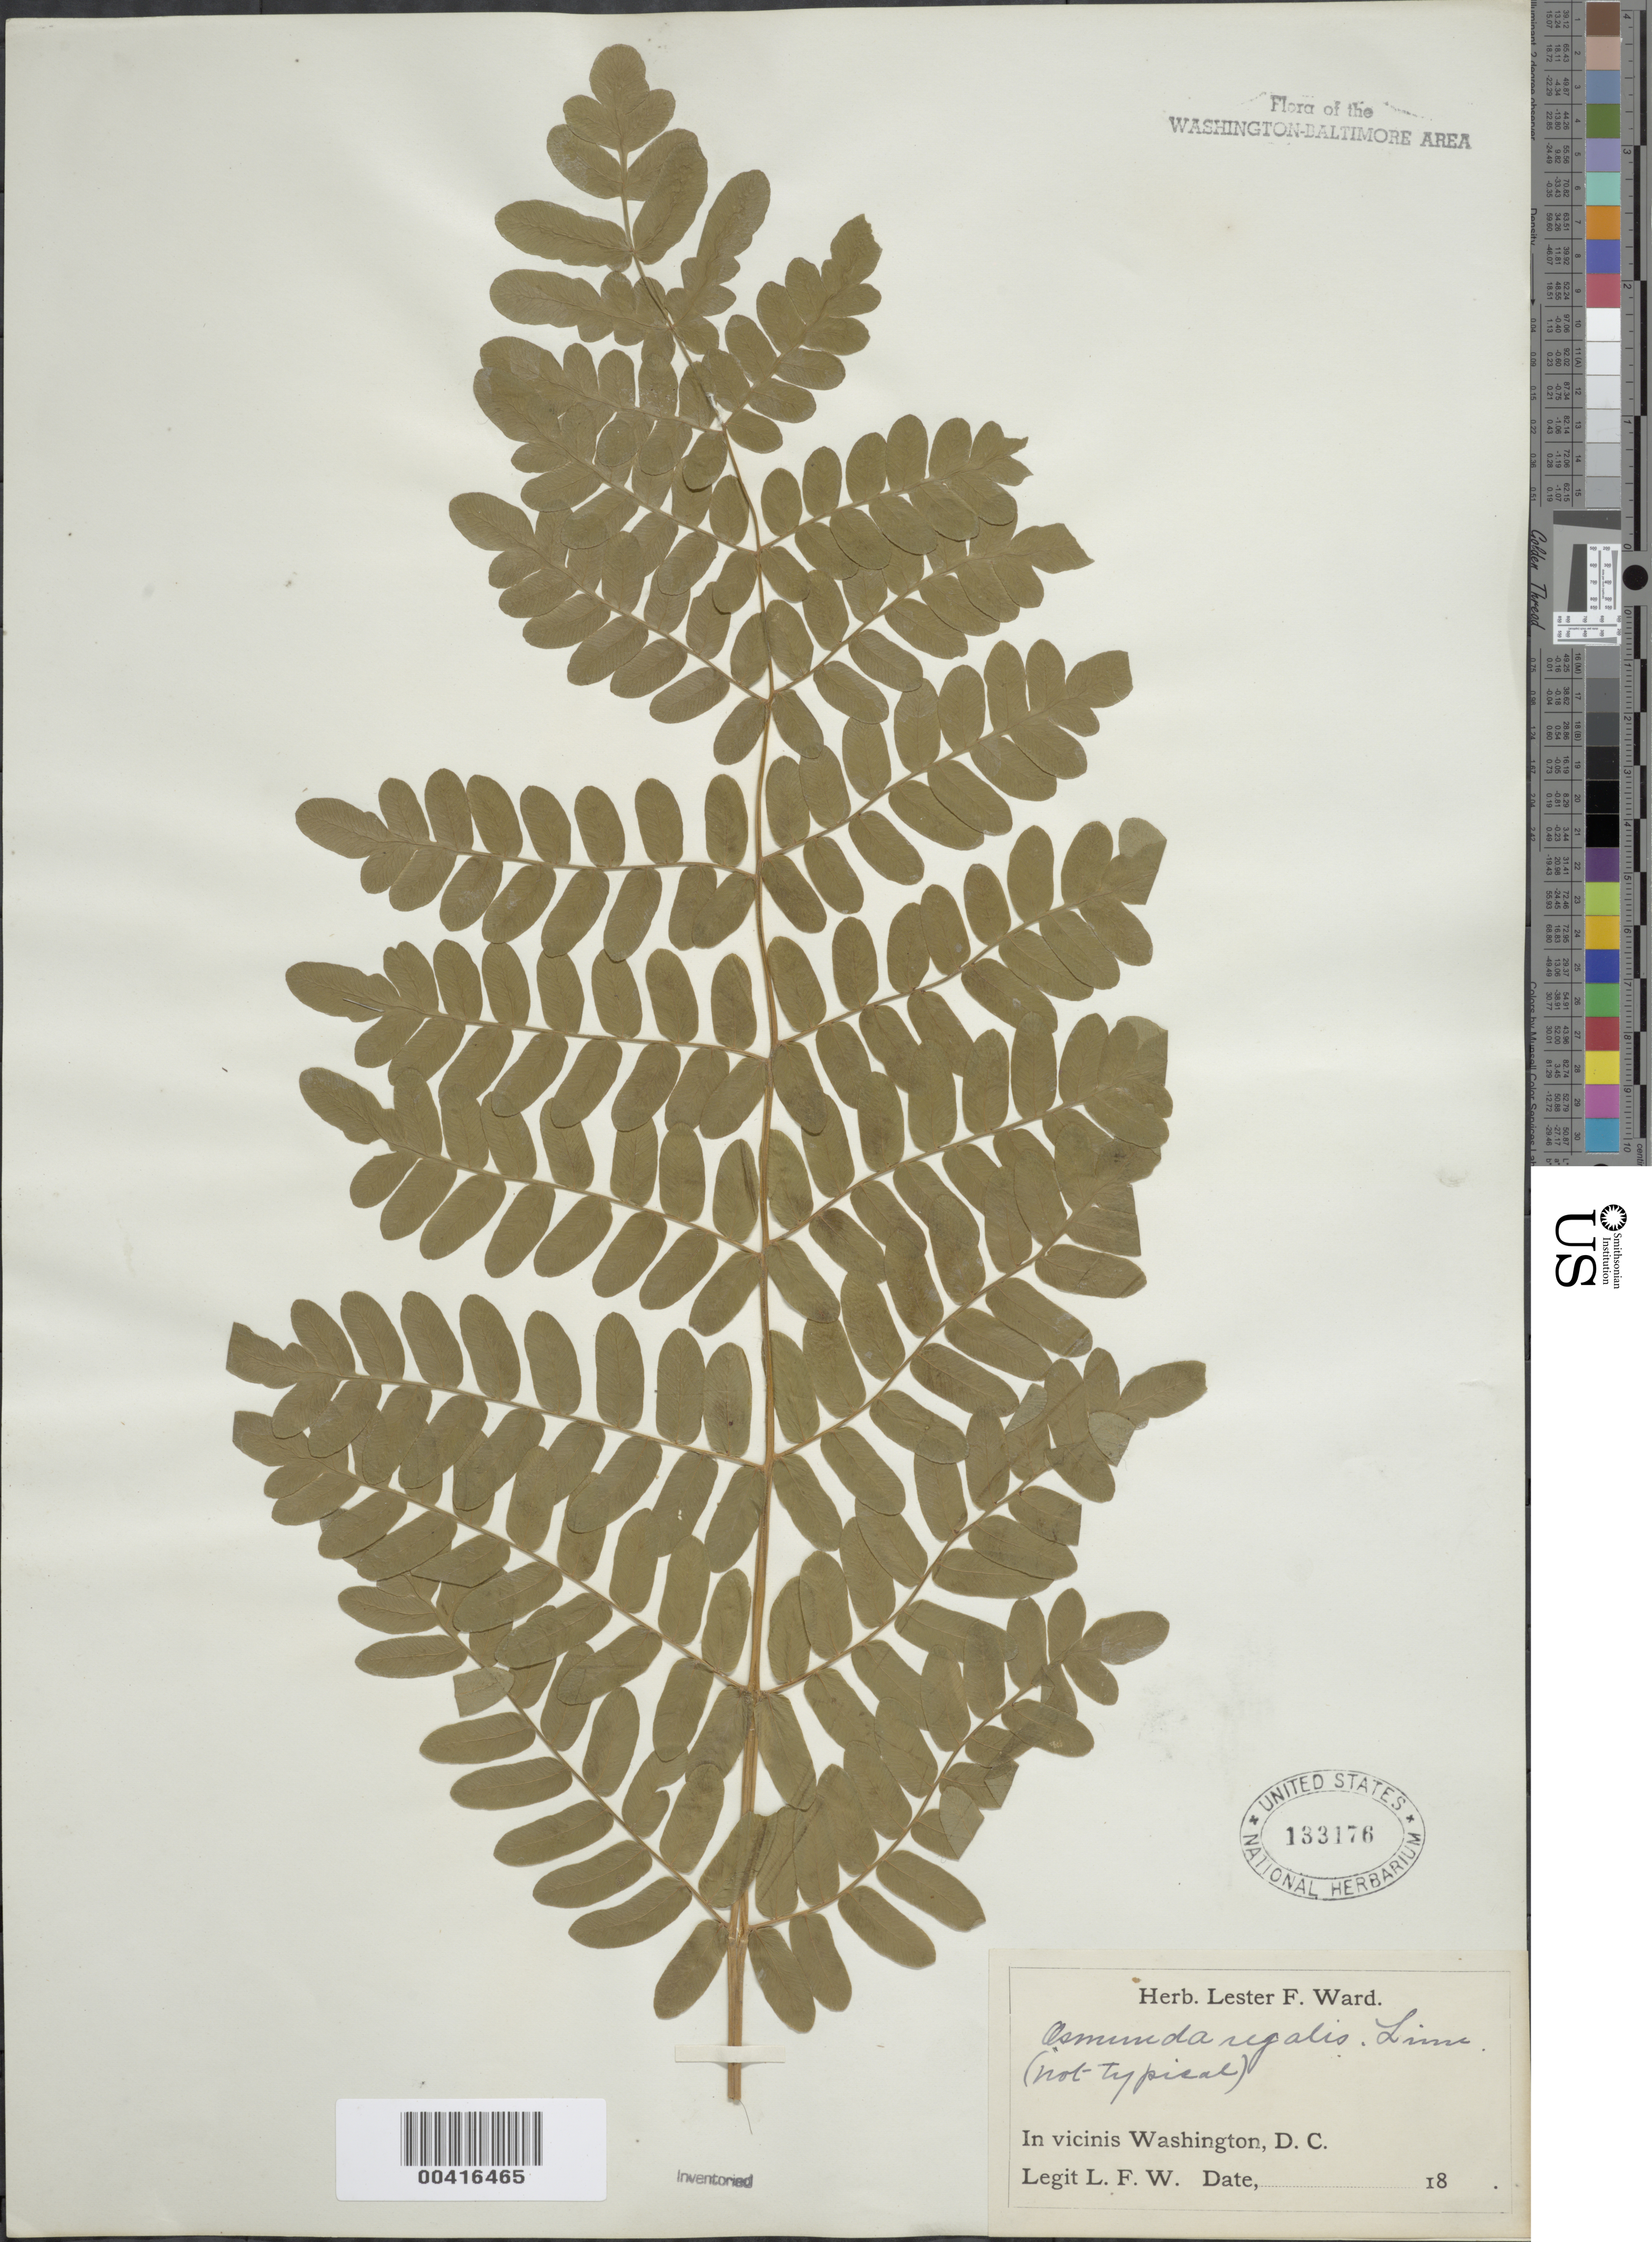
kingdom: Plantae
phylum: Tracheophyta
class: Polypodiopsida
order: Osmundales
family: Osmundaceae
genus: Osmunda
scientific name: Osmunda regalis var. spectabilis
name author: (Willd.) A. Gray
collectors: L. F. Ward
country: United States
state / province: District of Columbia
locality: DC vicinity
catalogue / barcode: US 133176